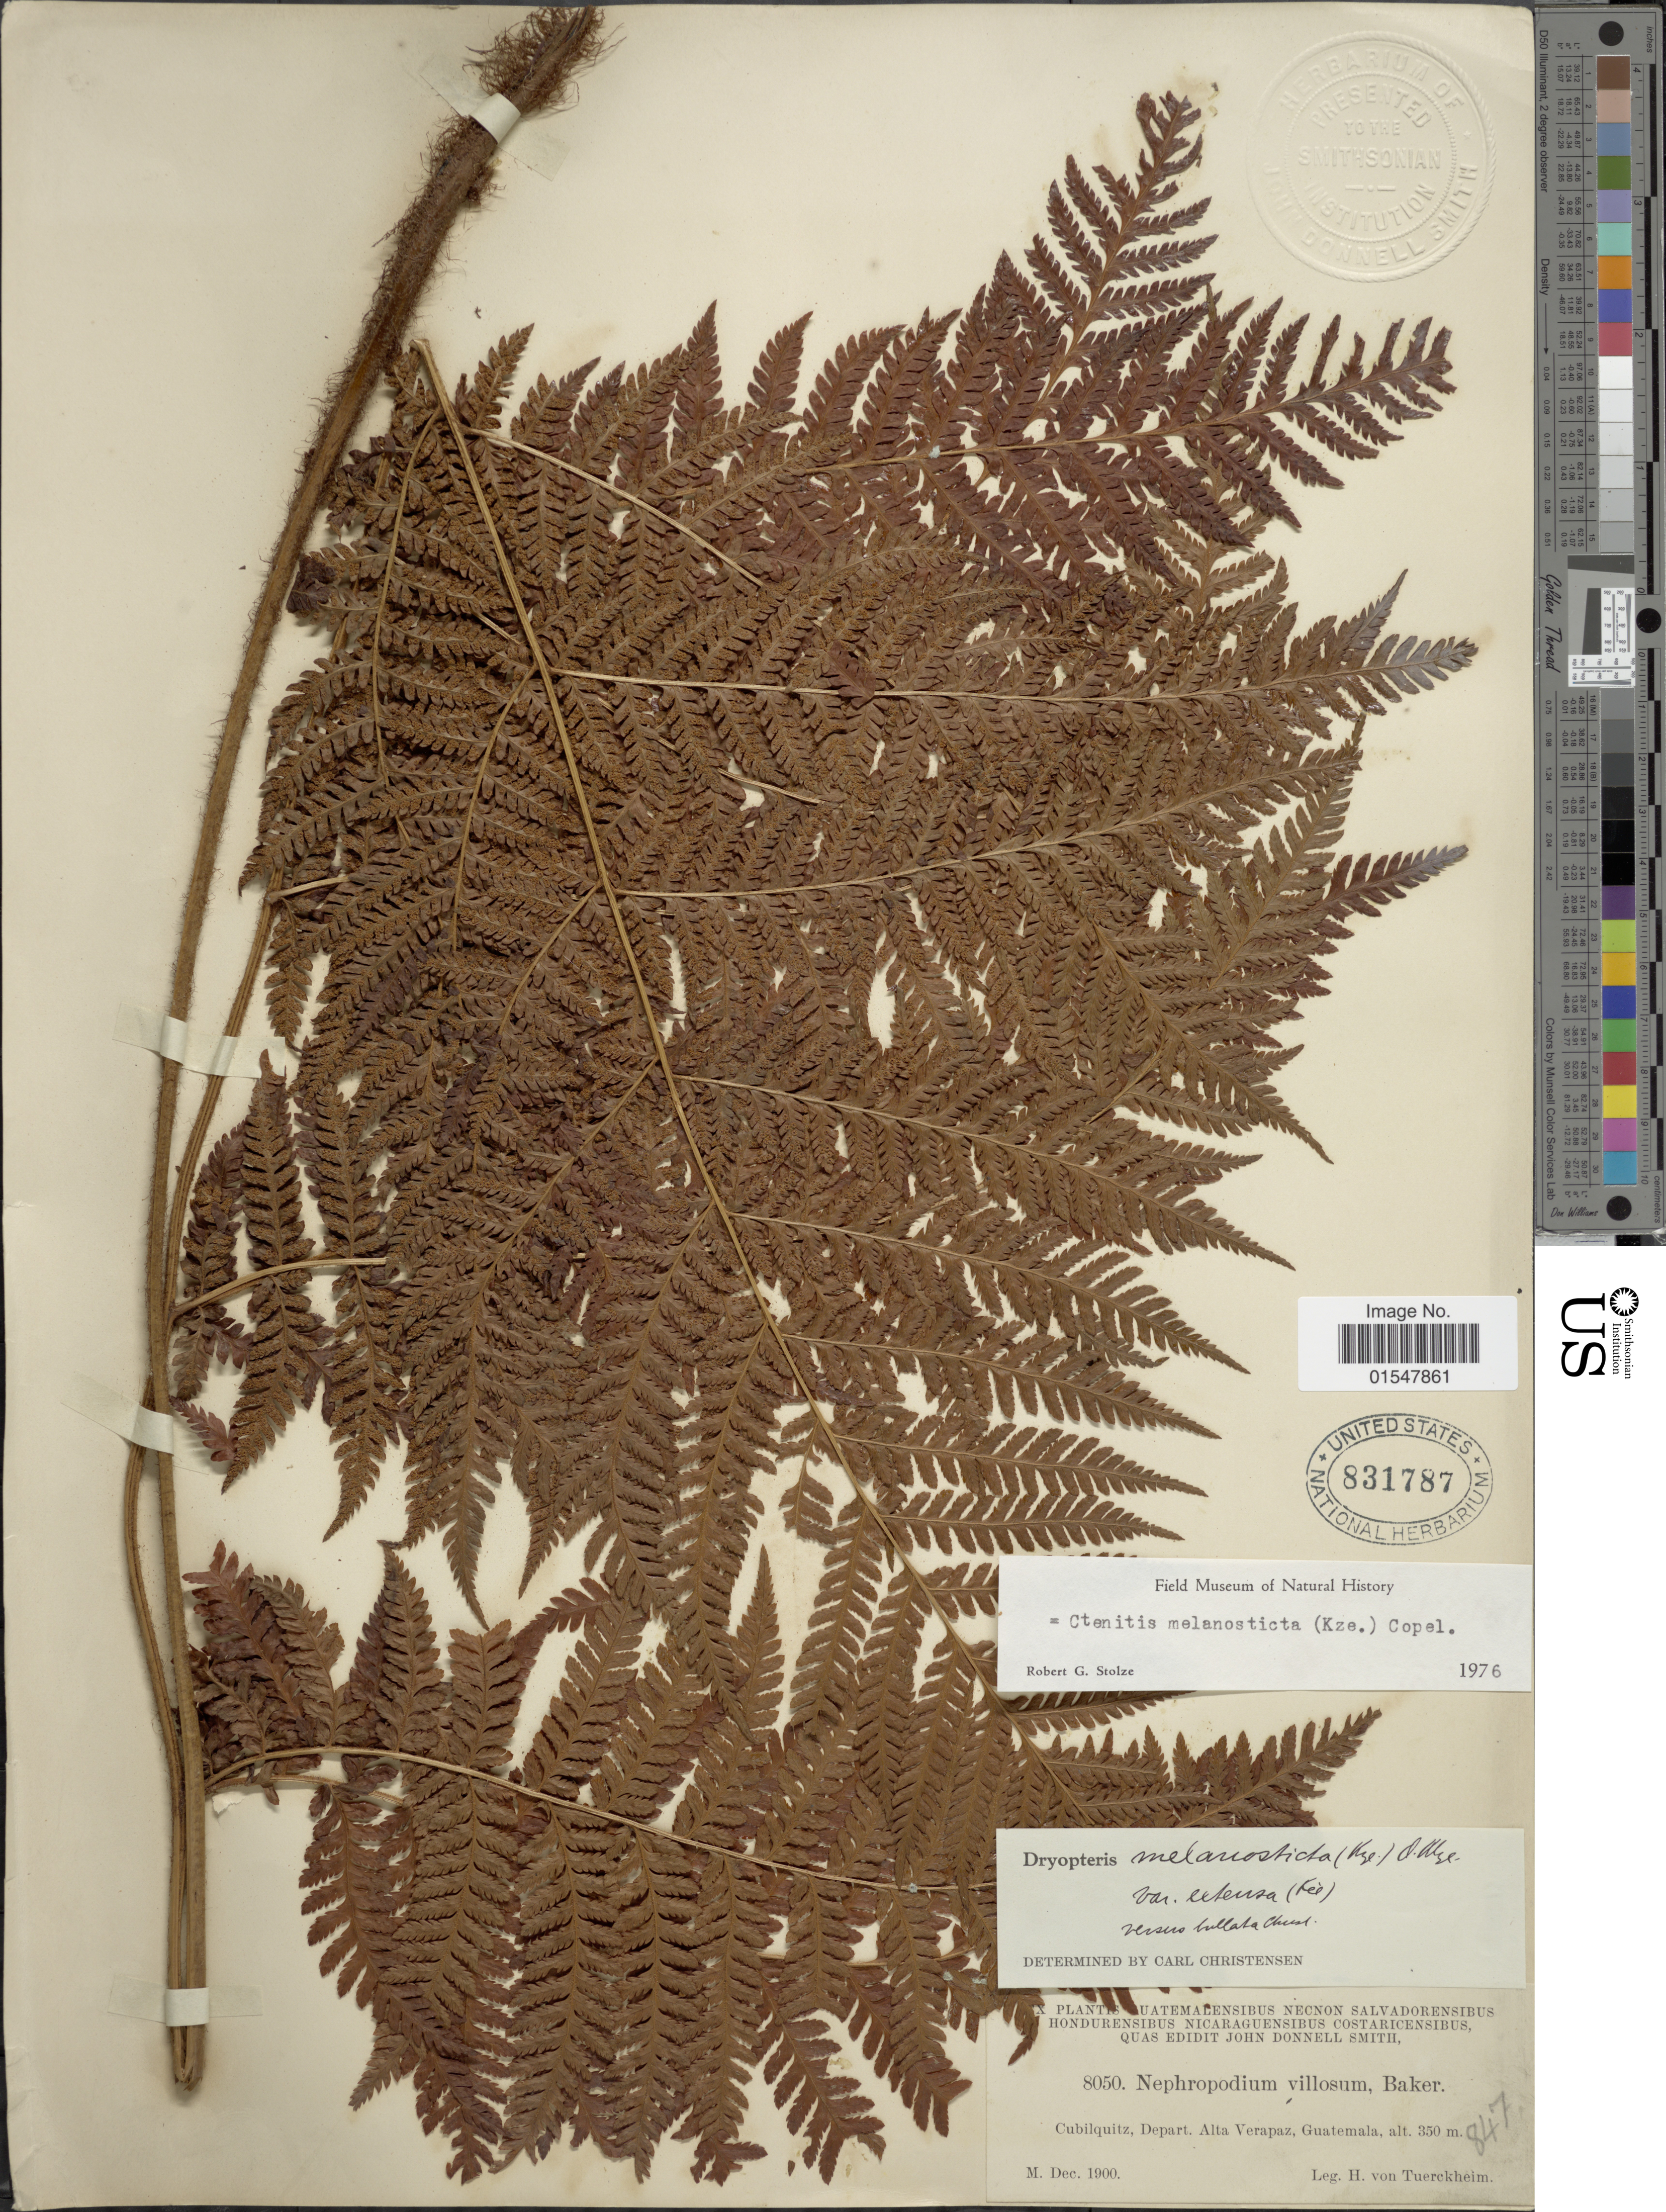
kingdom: Plantae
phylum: Tracheophyta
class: Polypodiopsida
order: Polypodiales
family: Dryopteridaceae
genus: Ctenitis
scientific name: Ctenitis melanosticta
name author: (Kunze) Copel.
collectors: H. von Tuerckheim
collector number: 8050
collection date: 1900-12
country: Guatemala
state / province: Alta Verapaz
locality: Cubilquitz, Depart. Alta Verapaz, Guatemala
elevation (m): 350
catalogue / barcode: US 831787